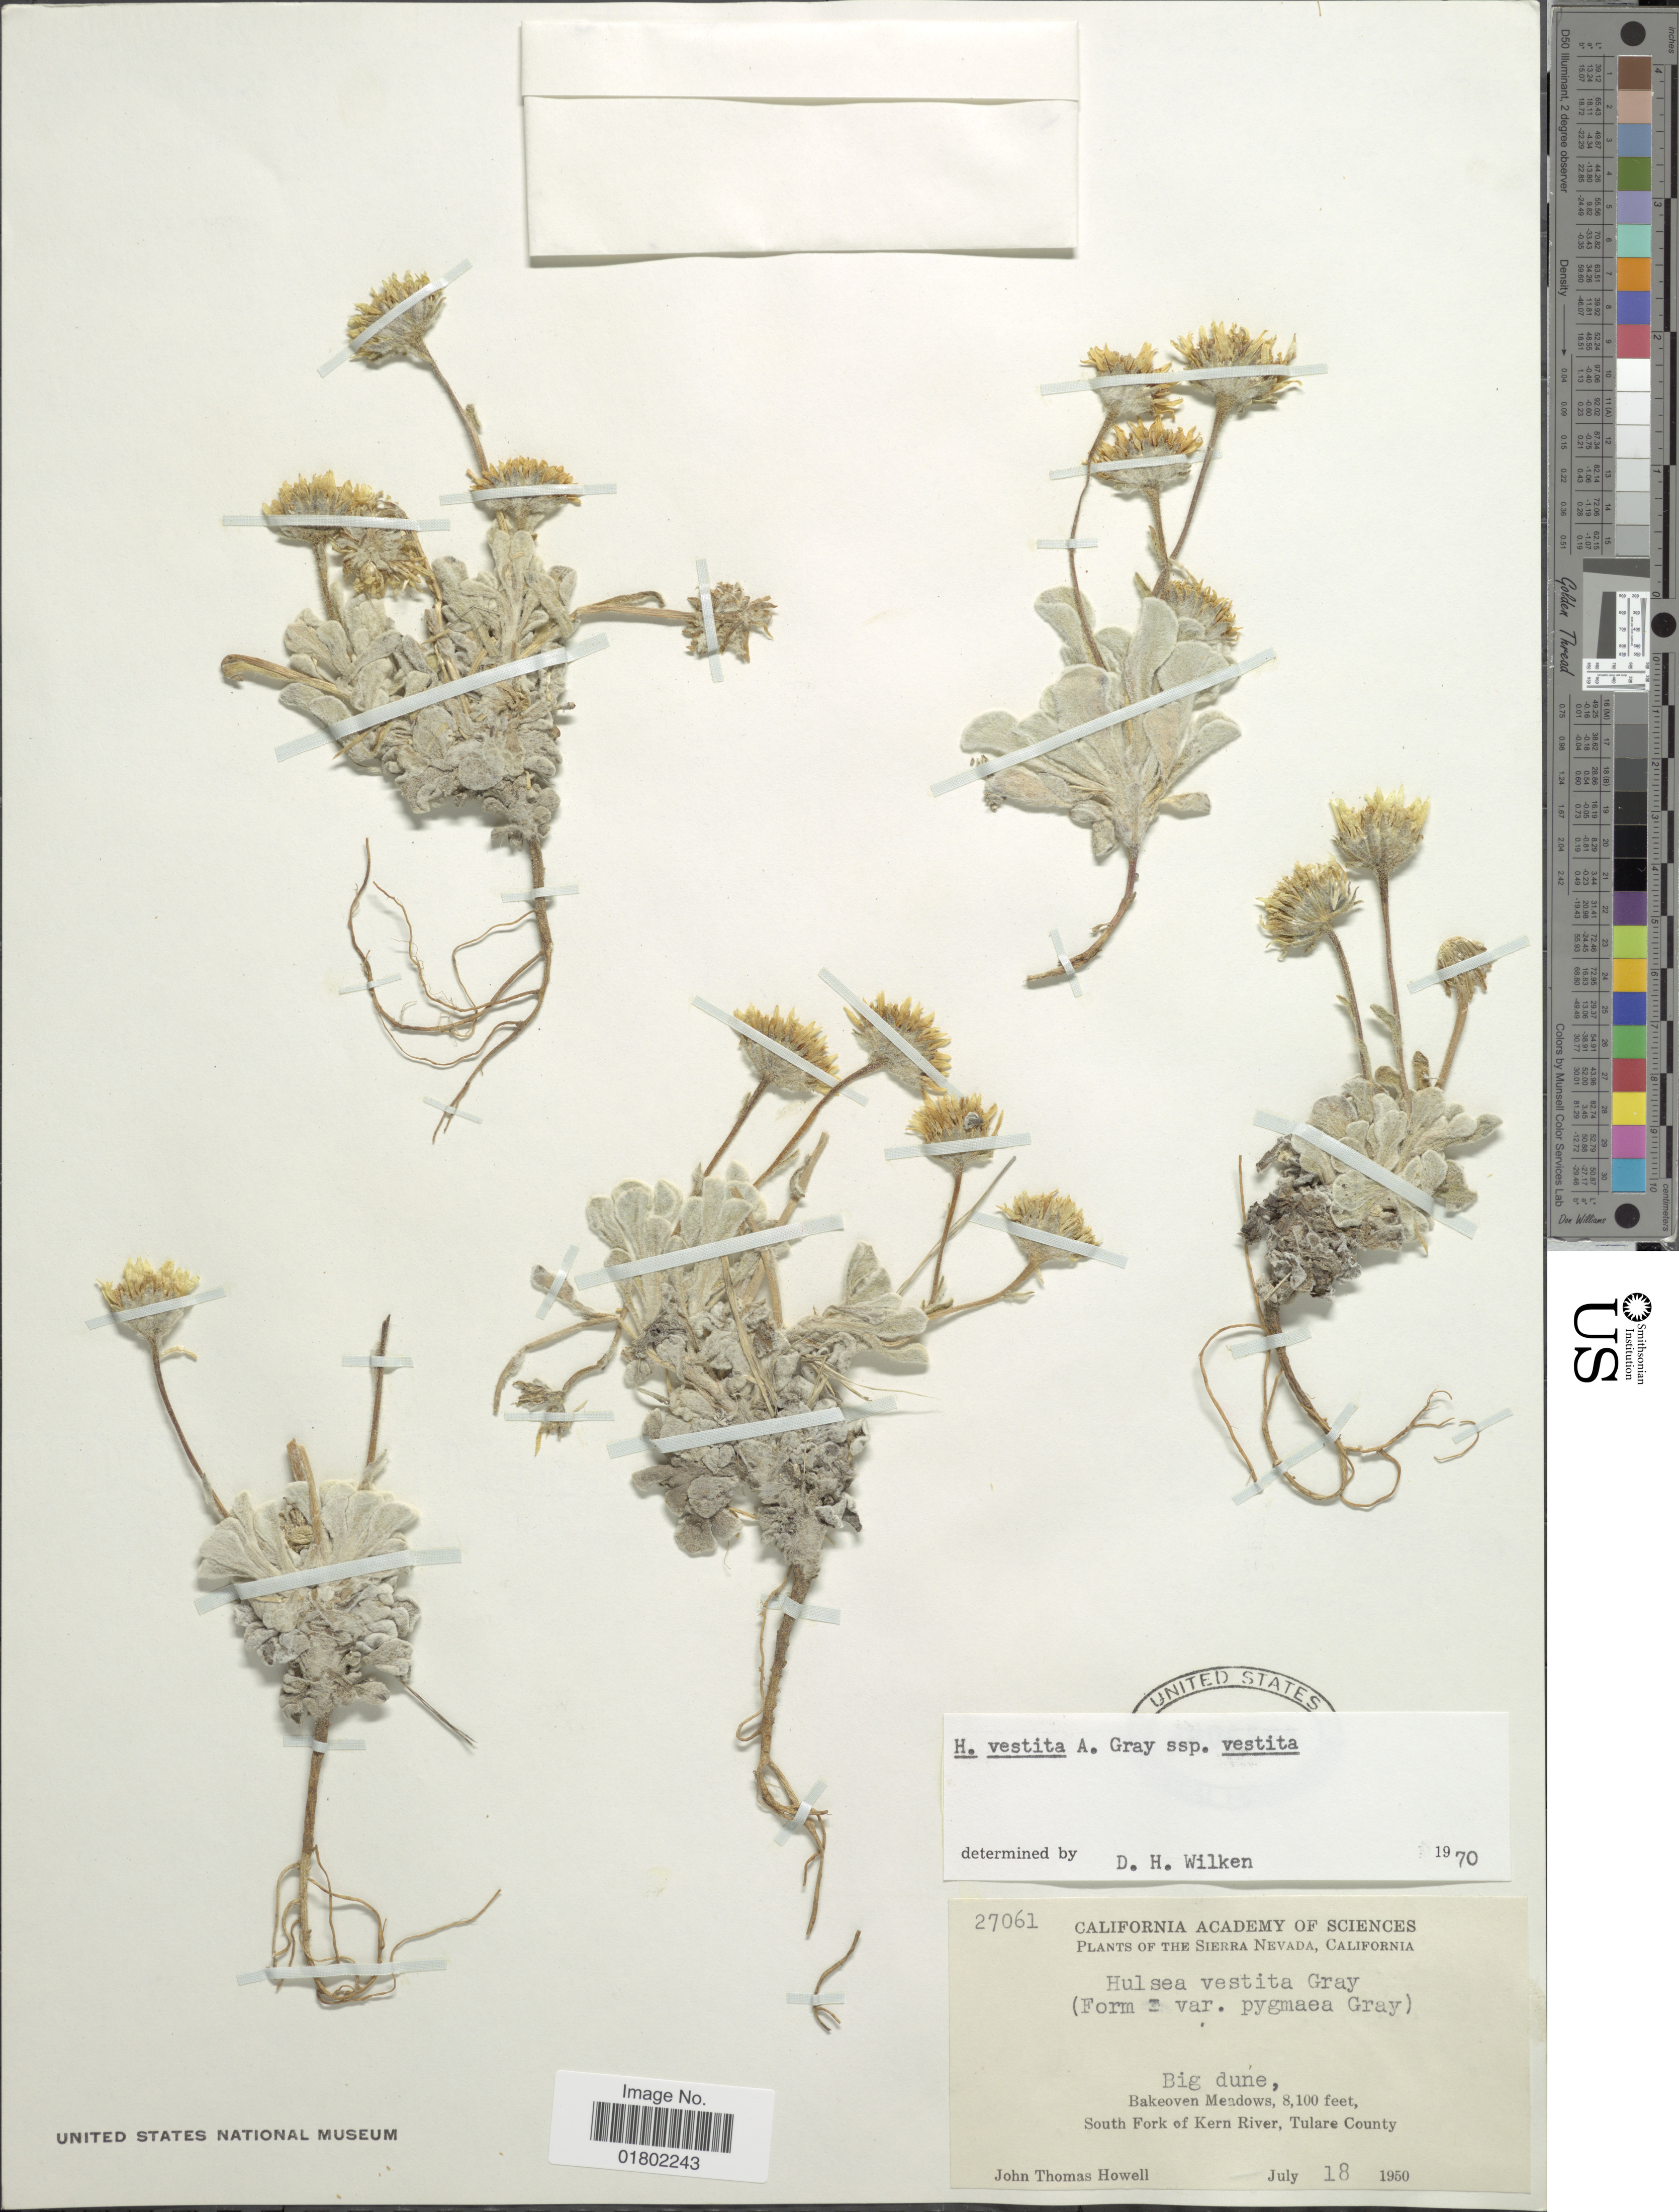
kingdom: Plantae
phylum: Tracheophyta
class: Magnoliopsida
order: Asterales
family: Asteraceae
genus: Hulsea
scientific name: Hulsea vestita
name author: A. Gray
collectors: J. T. Howell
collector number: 27061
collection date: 1950-07-18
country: United States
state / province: Nevada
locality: The Sierra Nevada, Bakeoven Meadows, South Fork of Kern River, Tulare County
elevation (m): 2469